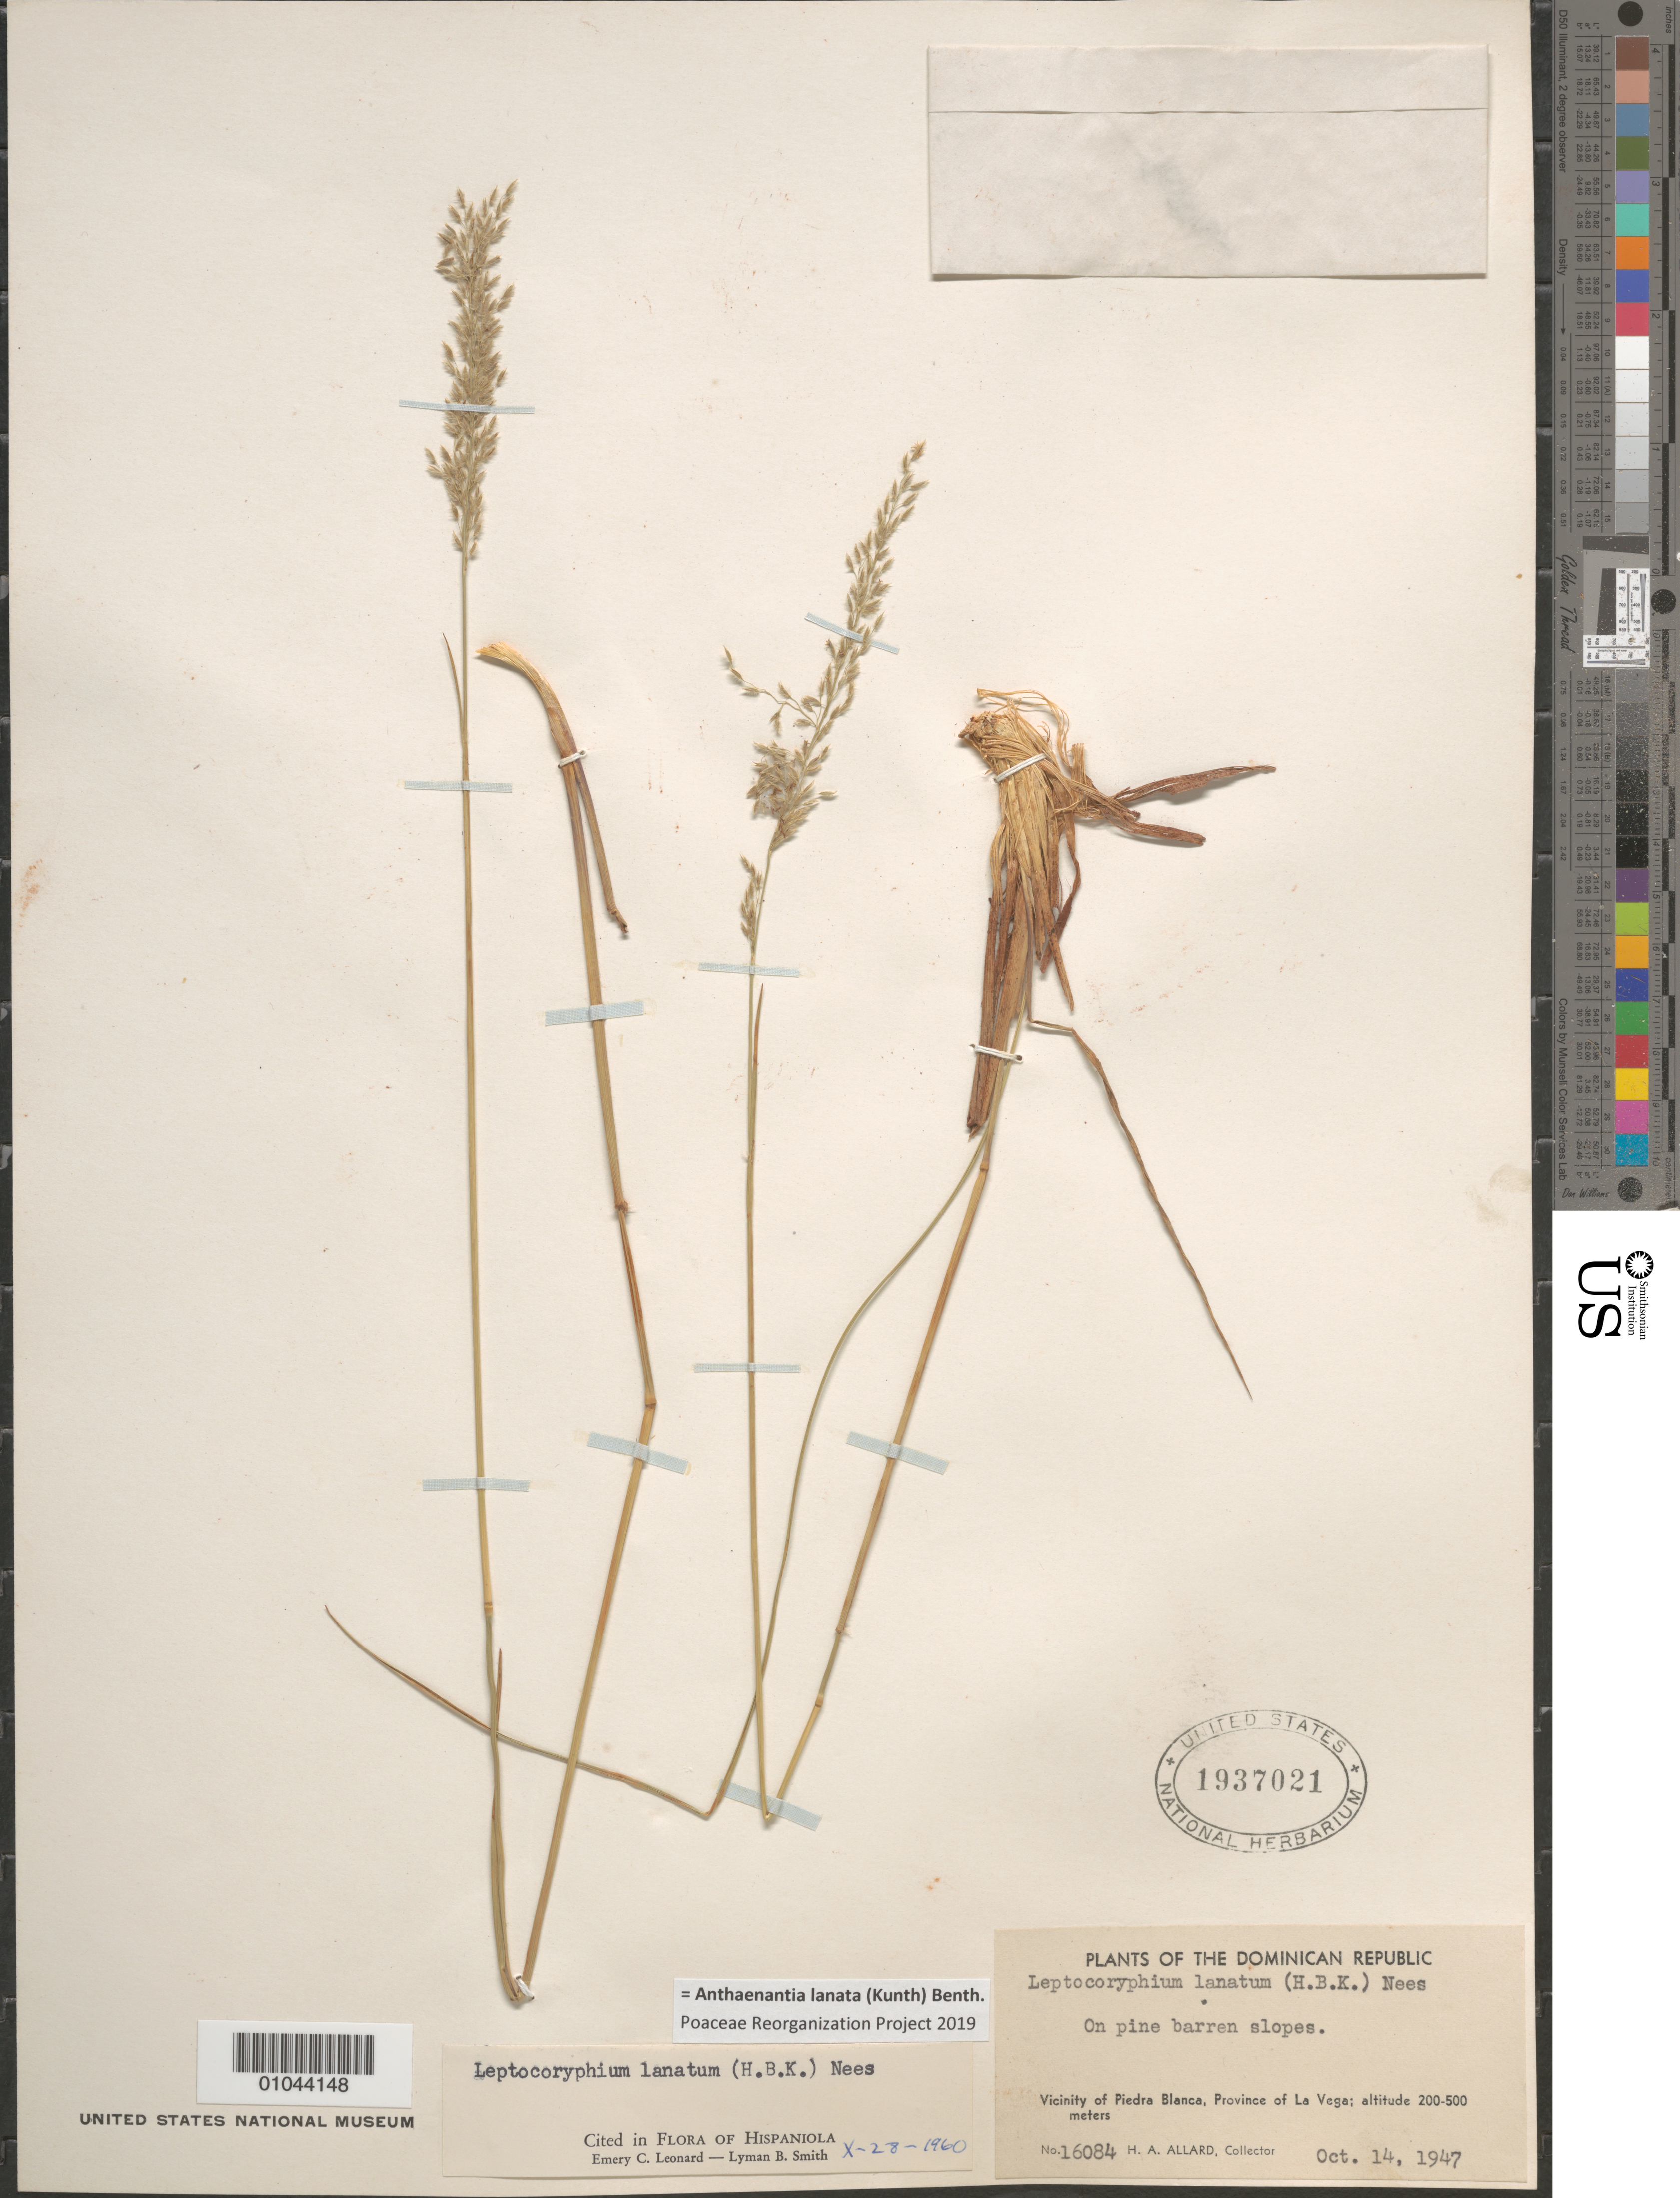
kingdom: Plantae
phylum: Tracheophyta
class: Liliopsida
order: Poales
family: Poaceae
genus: Leptocoryphium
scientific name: Leptocoryphium lanatum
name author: (Kunth) Nees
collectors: H. A. Allard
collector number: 16084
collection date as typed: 14 Oct 1947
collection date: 1947-10-14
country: Dominican Republic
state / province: La Vega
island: Hispaniola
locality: Vicinity of Piedra Blanca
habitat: on pine barren slopes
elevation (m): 200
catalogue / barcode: US 1937021